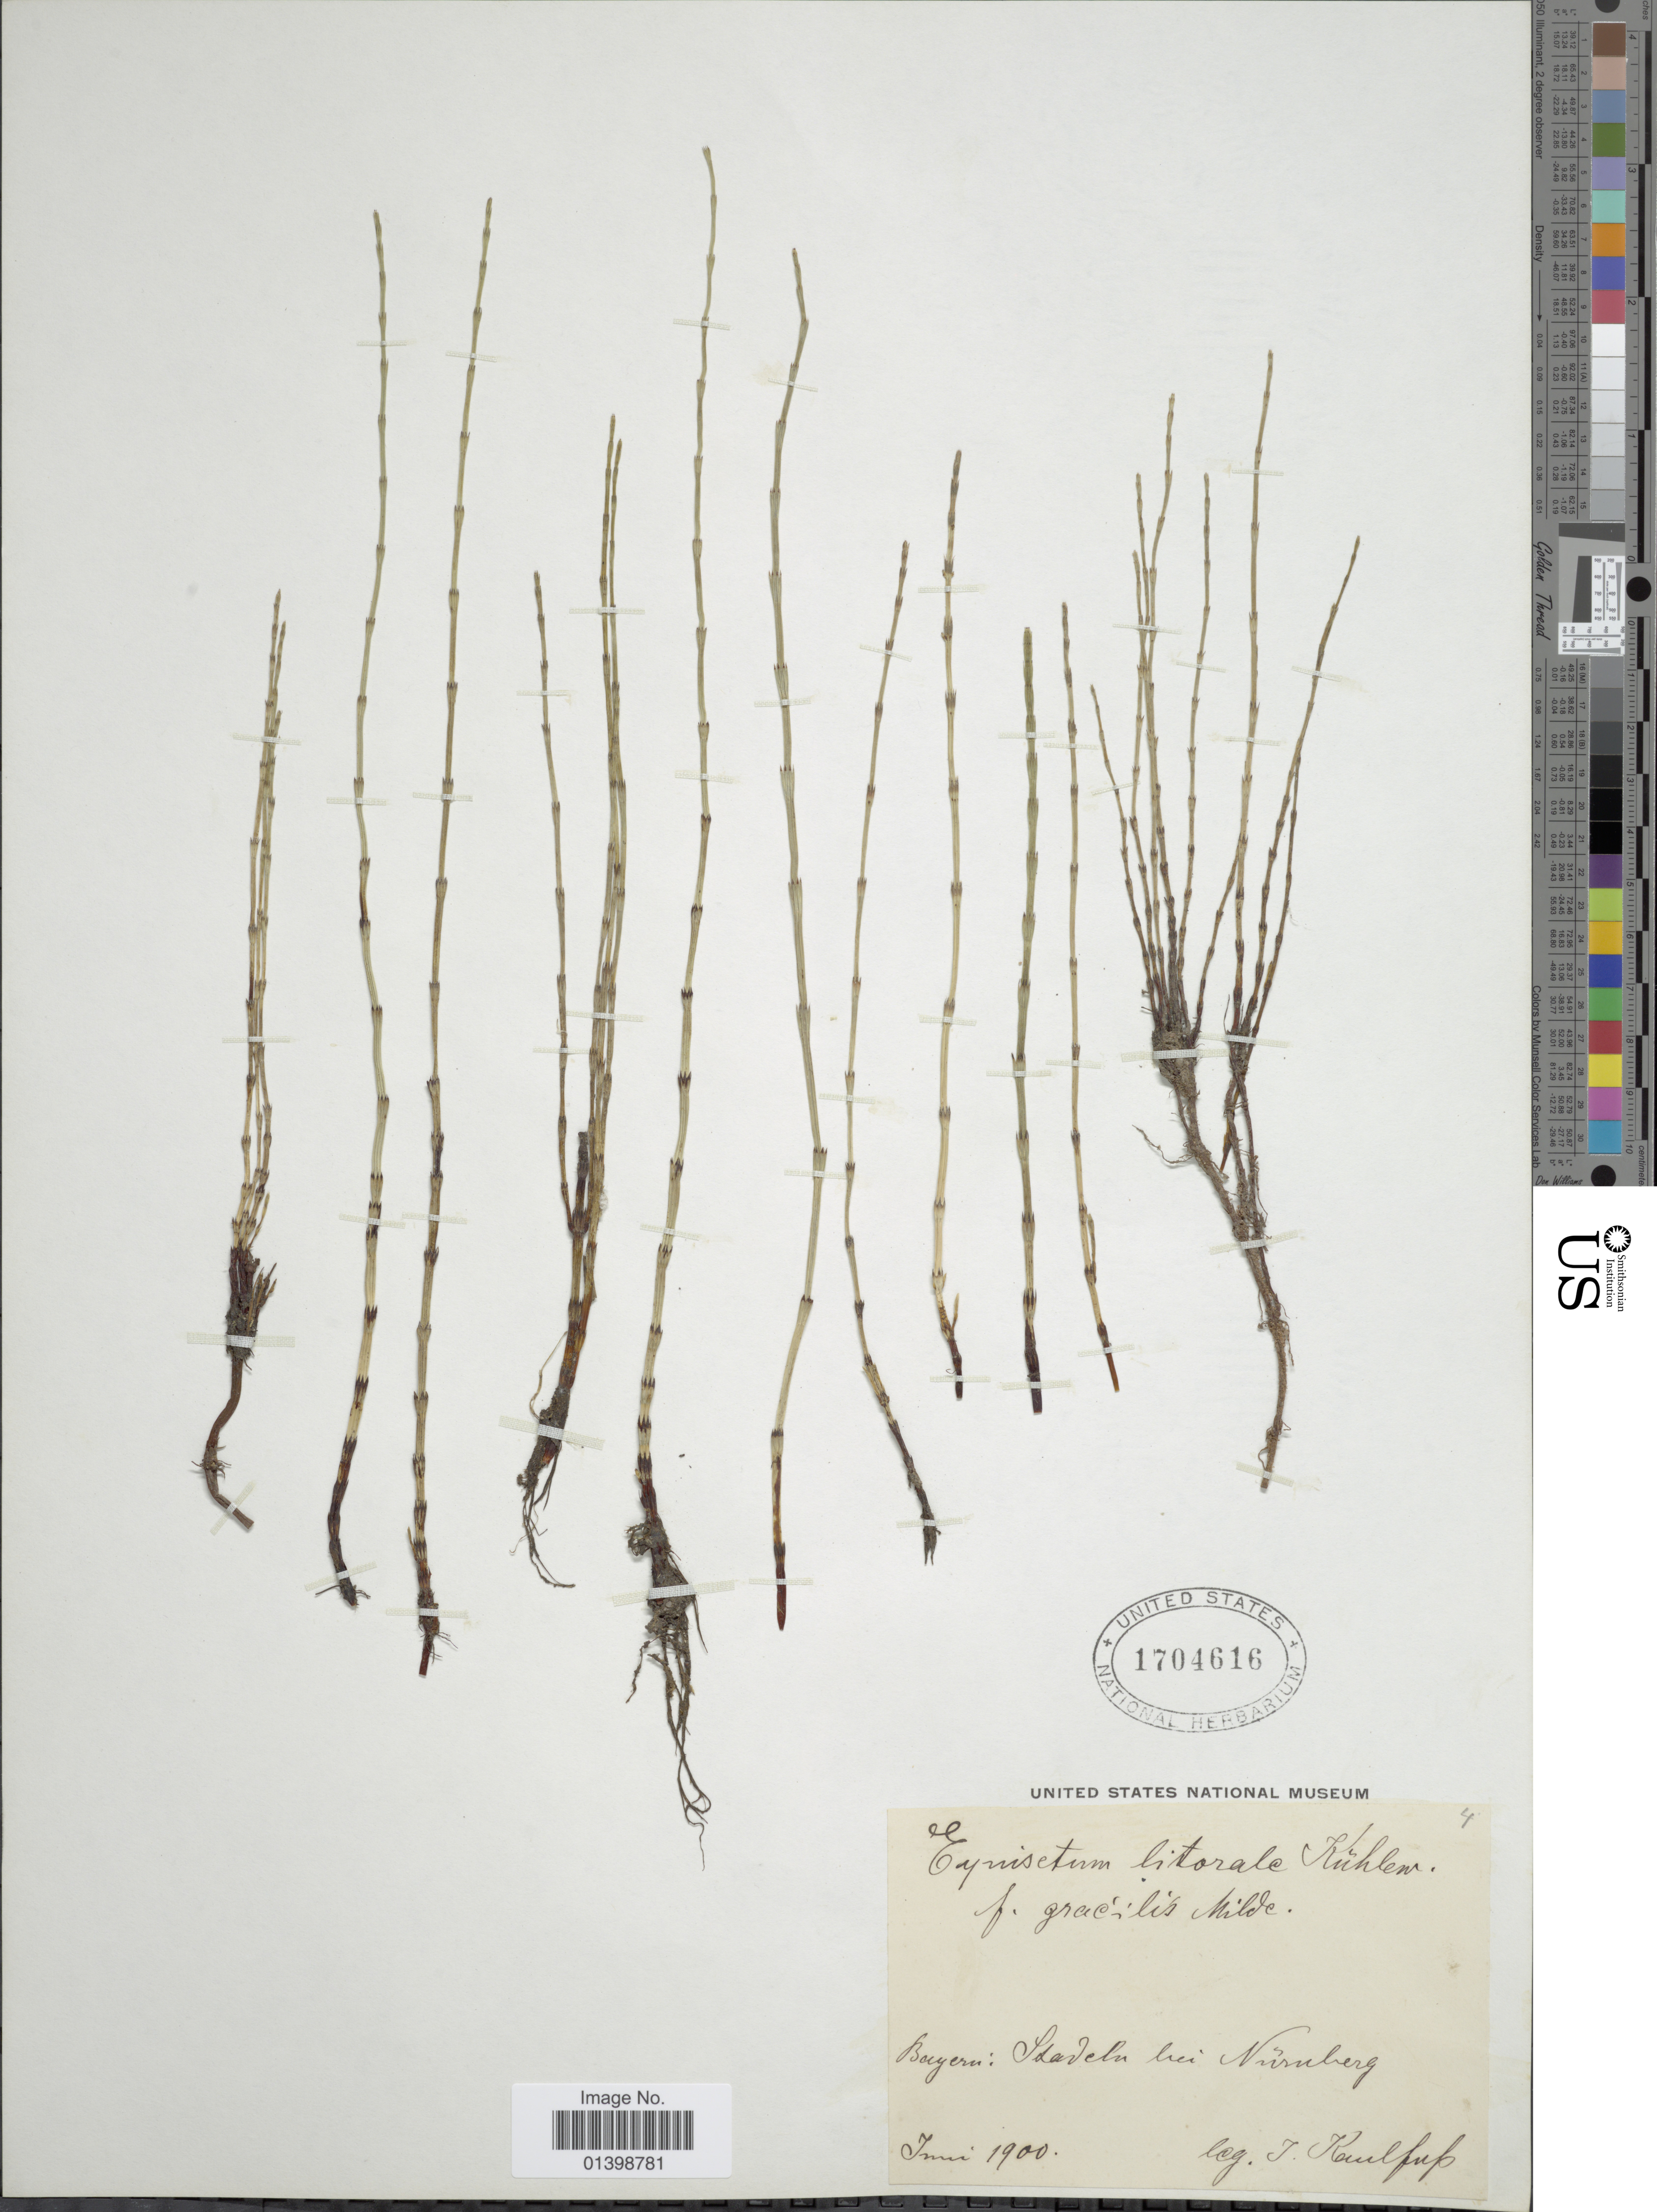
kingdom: Plantae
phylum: Tracheophyta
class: Polypodiopsida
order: Equisetales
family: Equisetaceae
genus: Equisetum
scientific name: Equisetum x litorale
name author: Kuhlw.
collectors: J. S. Kaulfuss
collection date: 1900-06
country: Germany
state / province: Bayern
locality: Stadeln bei Nürnberg [interpreted]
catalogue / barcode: US 1704616